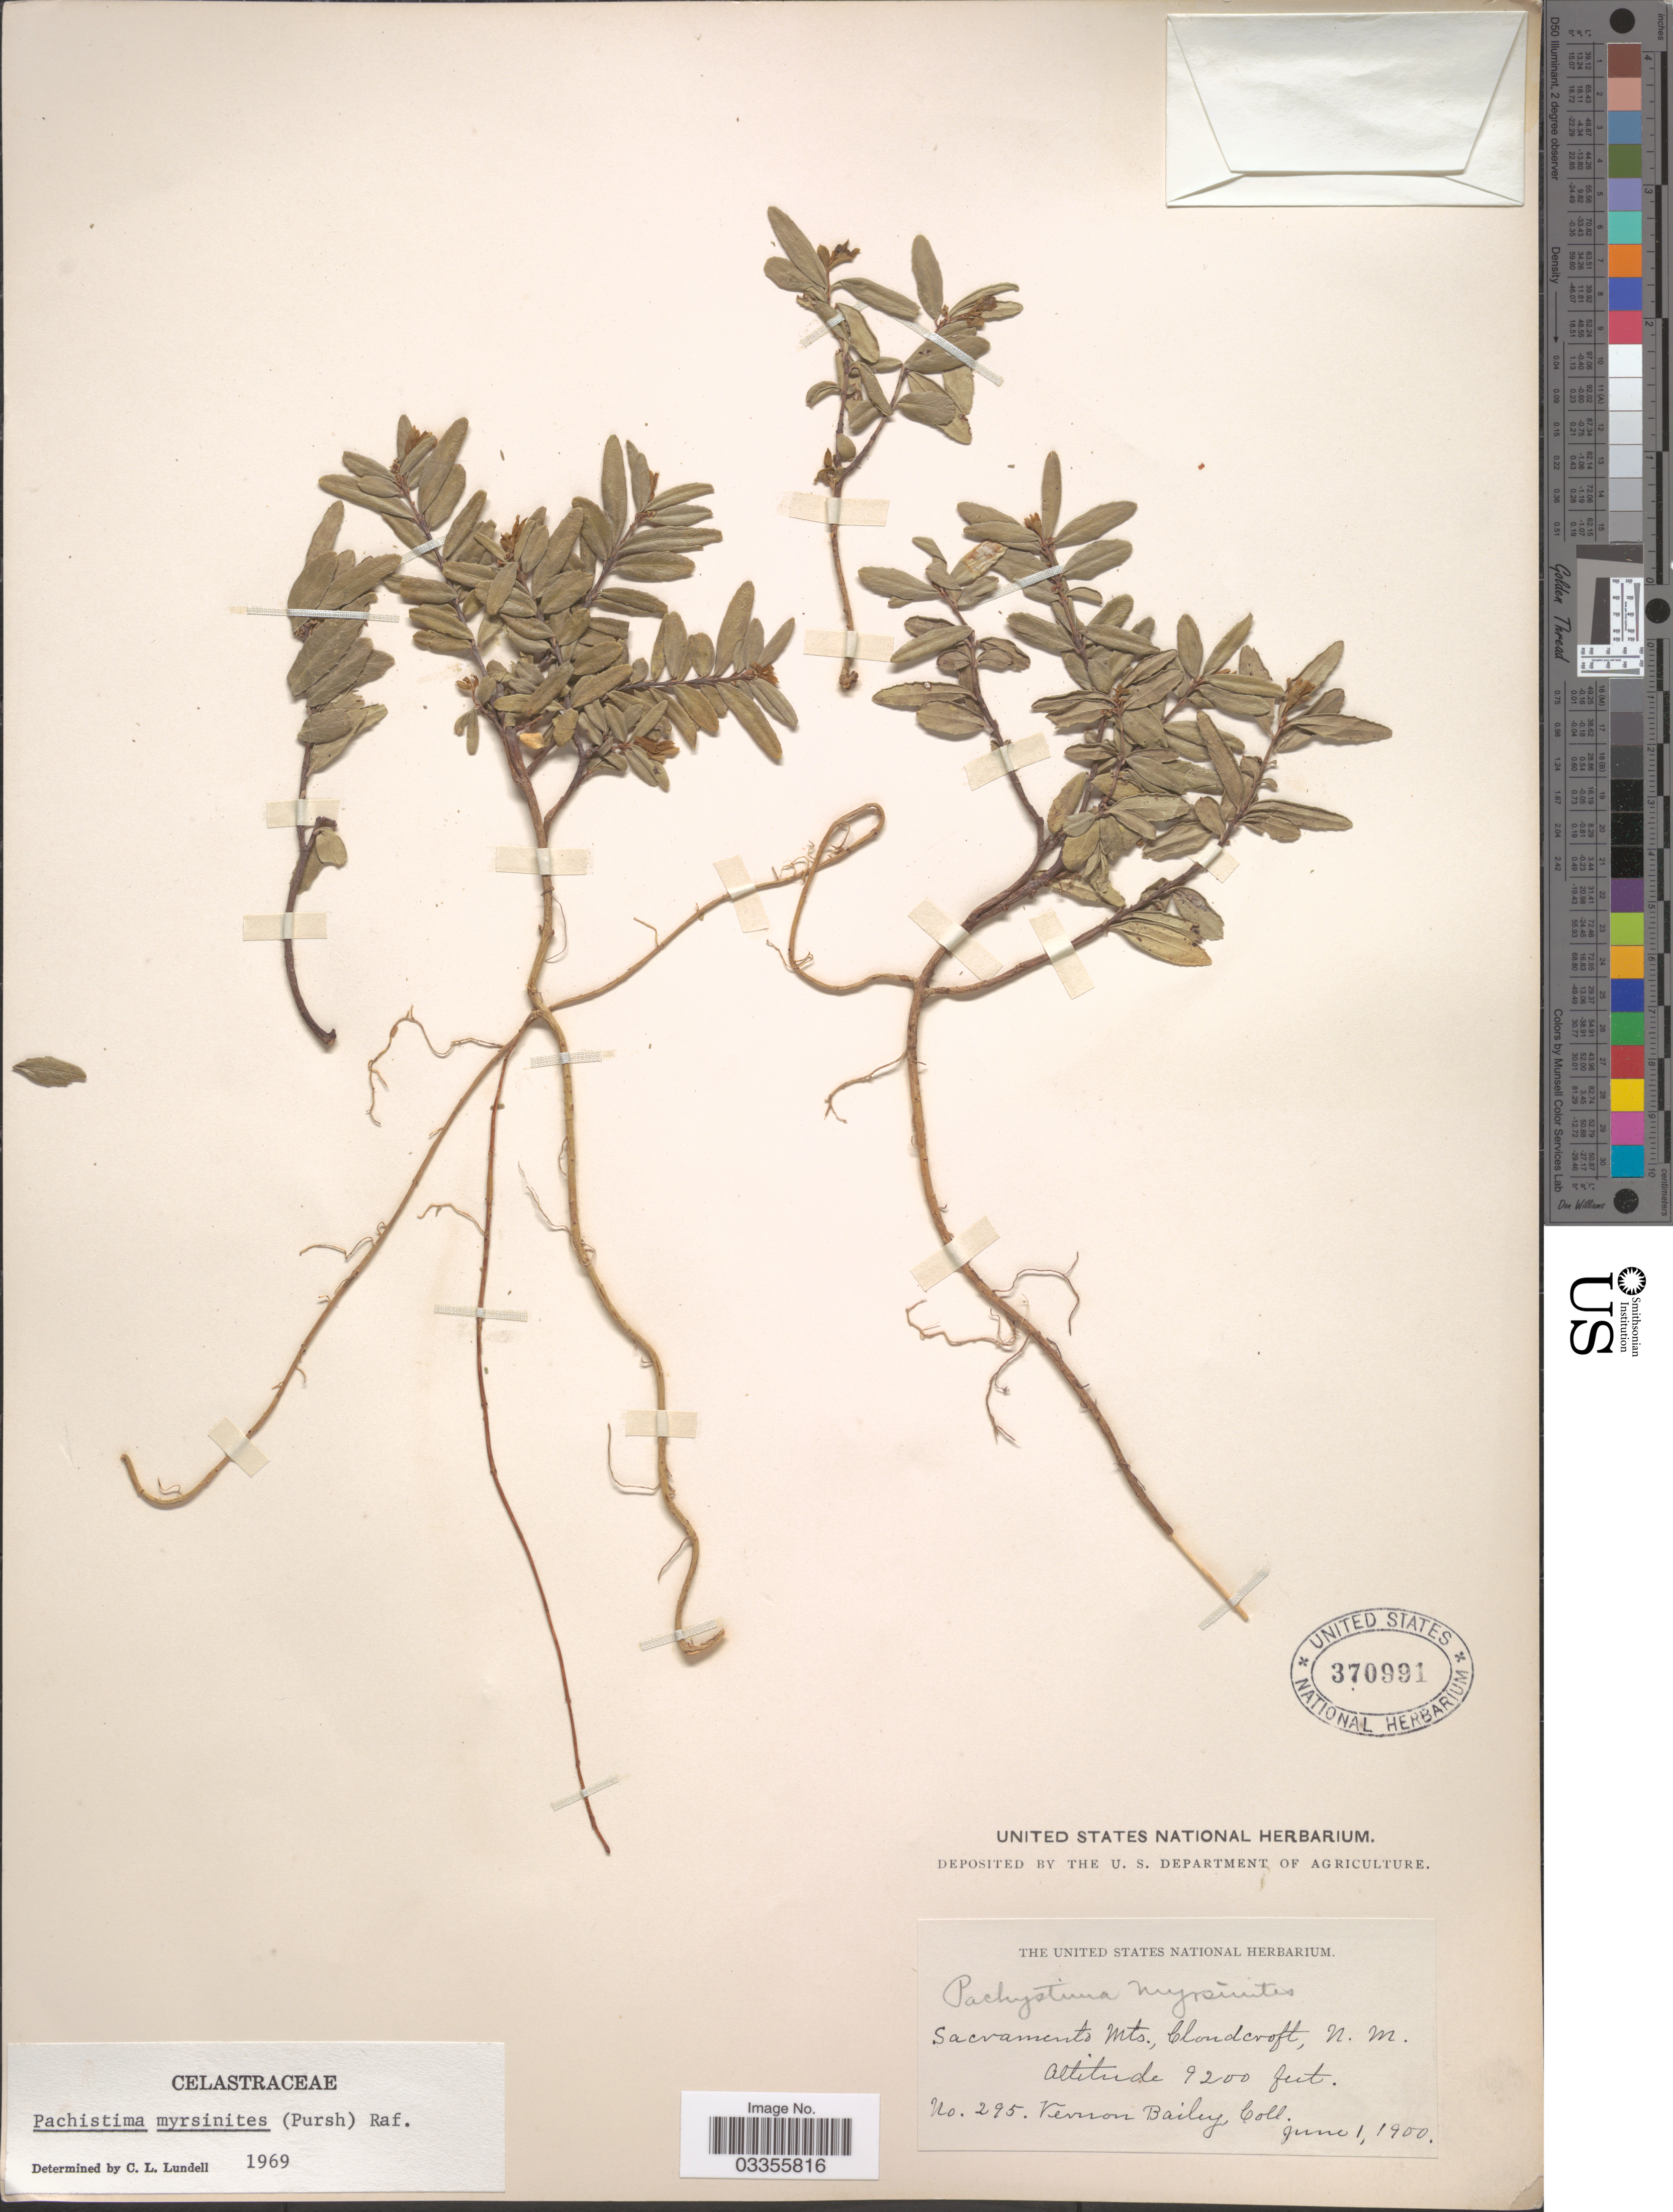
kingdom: Plantae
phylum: Tracheophyta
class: Magnoliopsida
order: Celastrales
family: Celastraceae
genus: Paxistima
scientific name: Paxistima myrsinites subsp. myrsinites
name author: (Pursh) Raf.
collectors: V. O. Bailey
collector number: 295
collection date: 1900-06-01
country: United States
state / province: New Mexico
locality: Sacramento Mts., Cloudcroft.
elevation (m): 2804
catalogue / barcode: US 370991